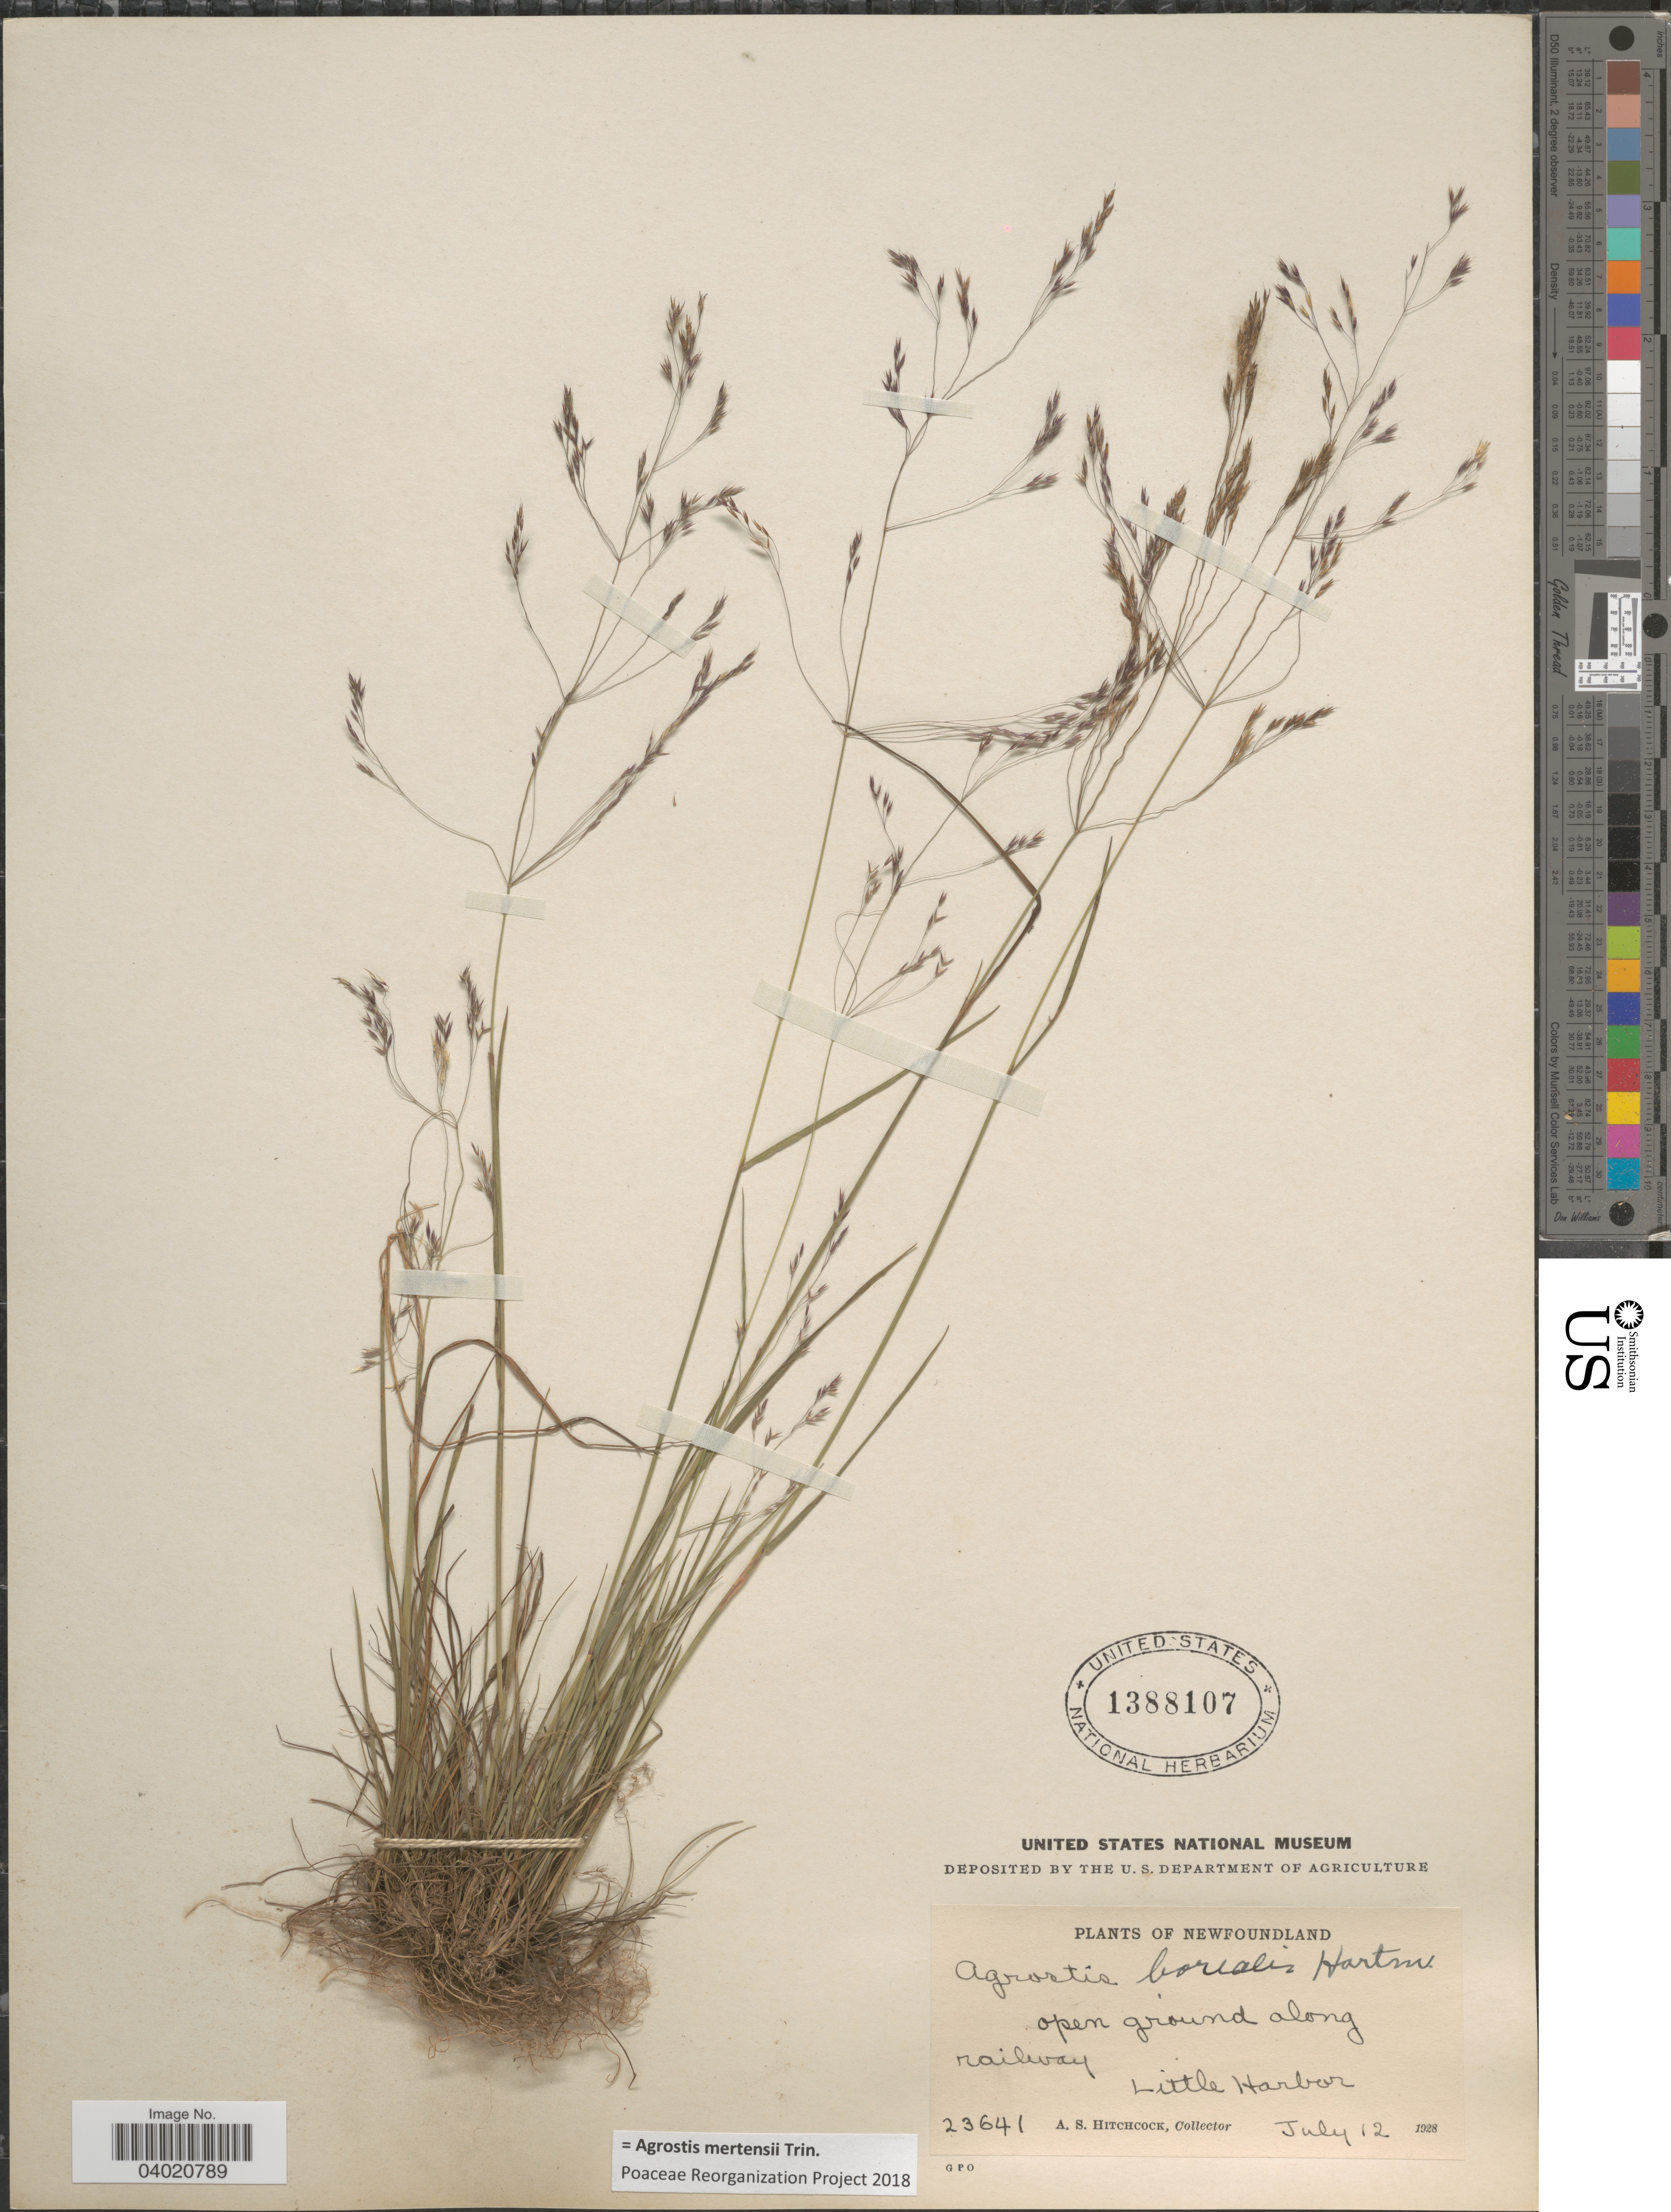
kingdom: Plantae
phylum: Tracheophyta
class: Liliopsida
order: Poales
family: Poaceae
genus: Agrostis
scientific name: Agrostis mertensii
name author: Trin.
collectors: A. S. Hitchcock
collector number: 23641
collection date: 1928-07-12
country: Canada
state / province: Newfoundland and Labrador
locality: Open ground along railway Little Harbor.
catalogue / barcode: US 1388107